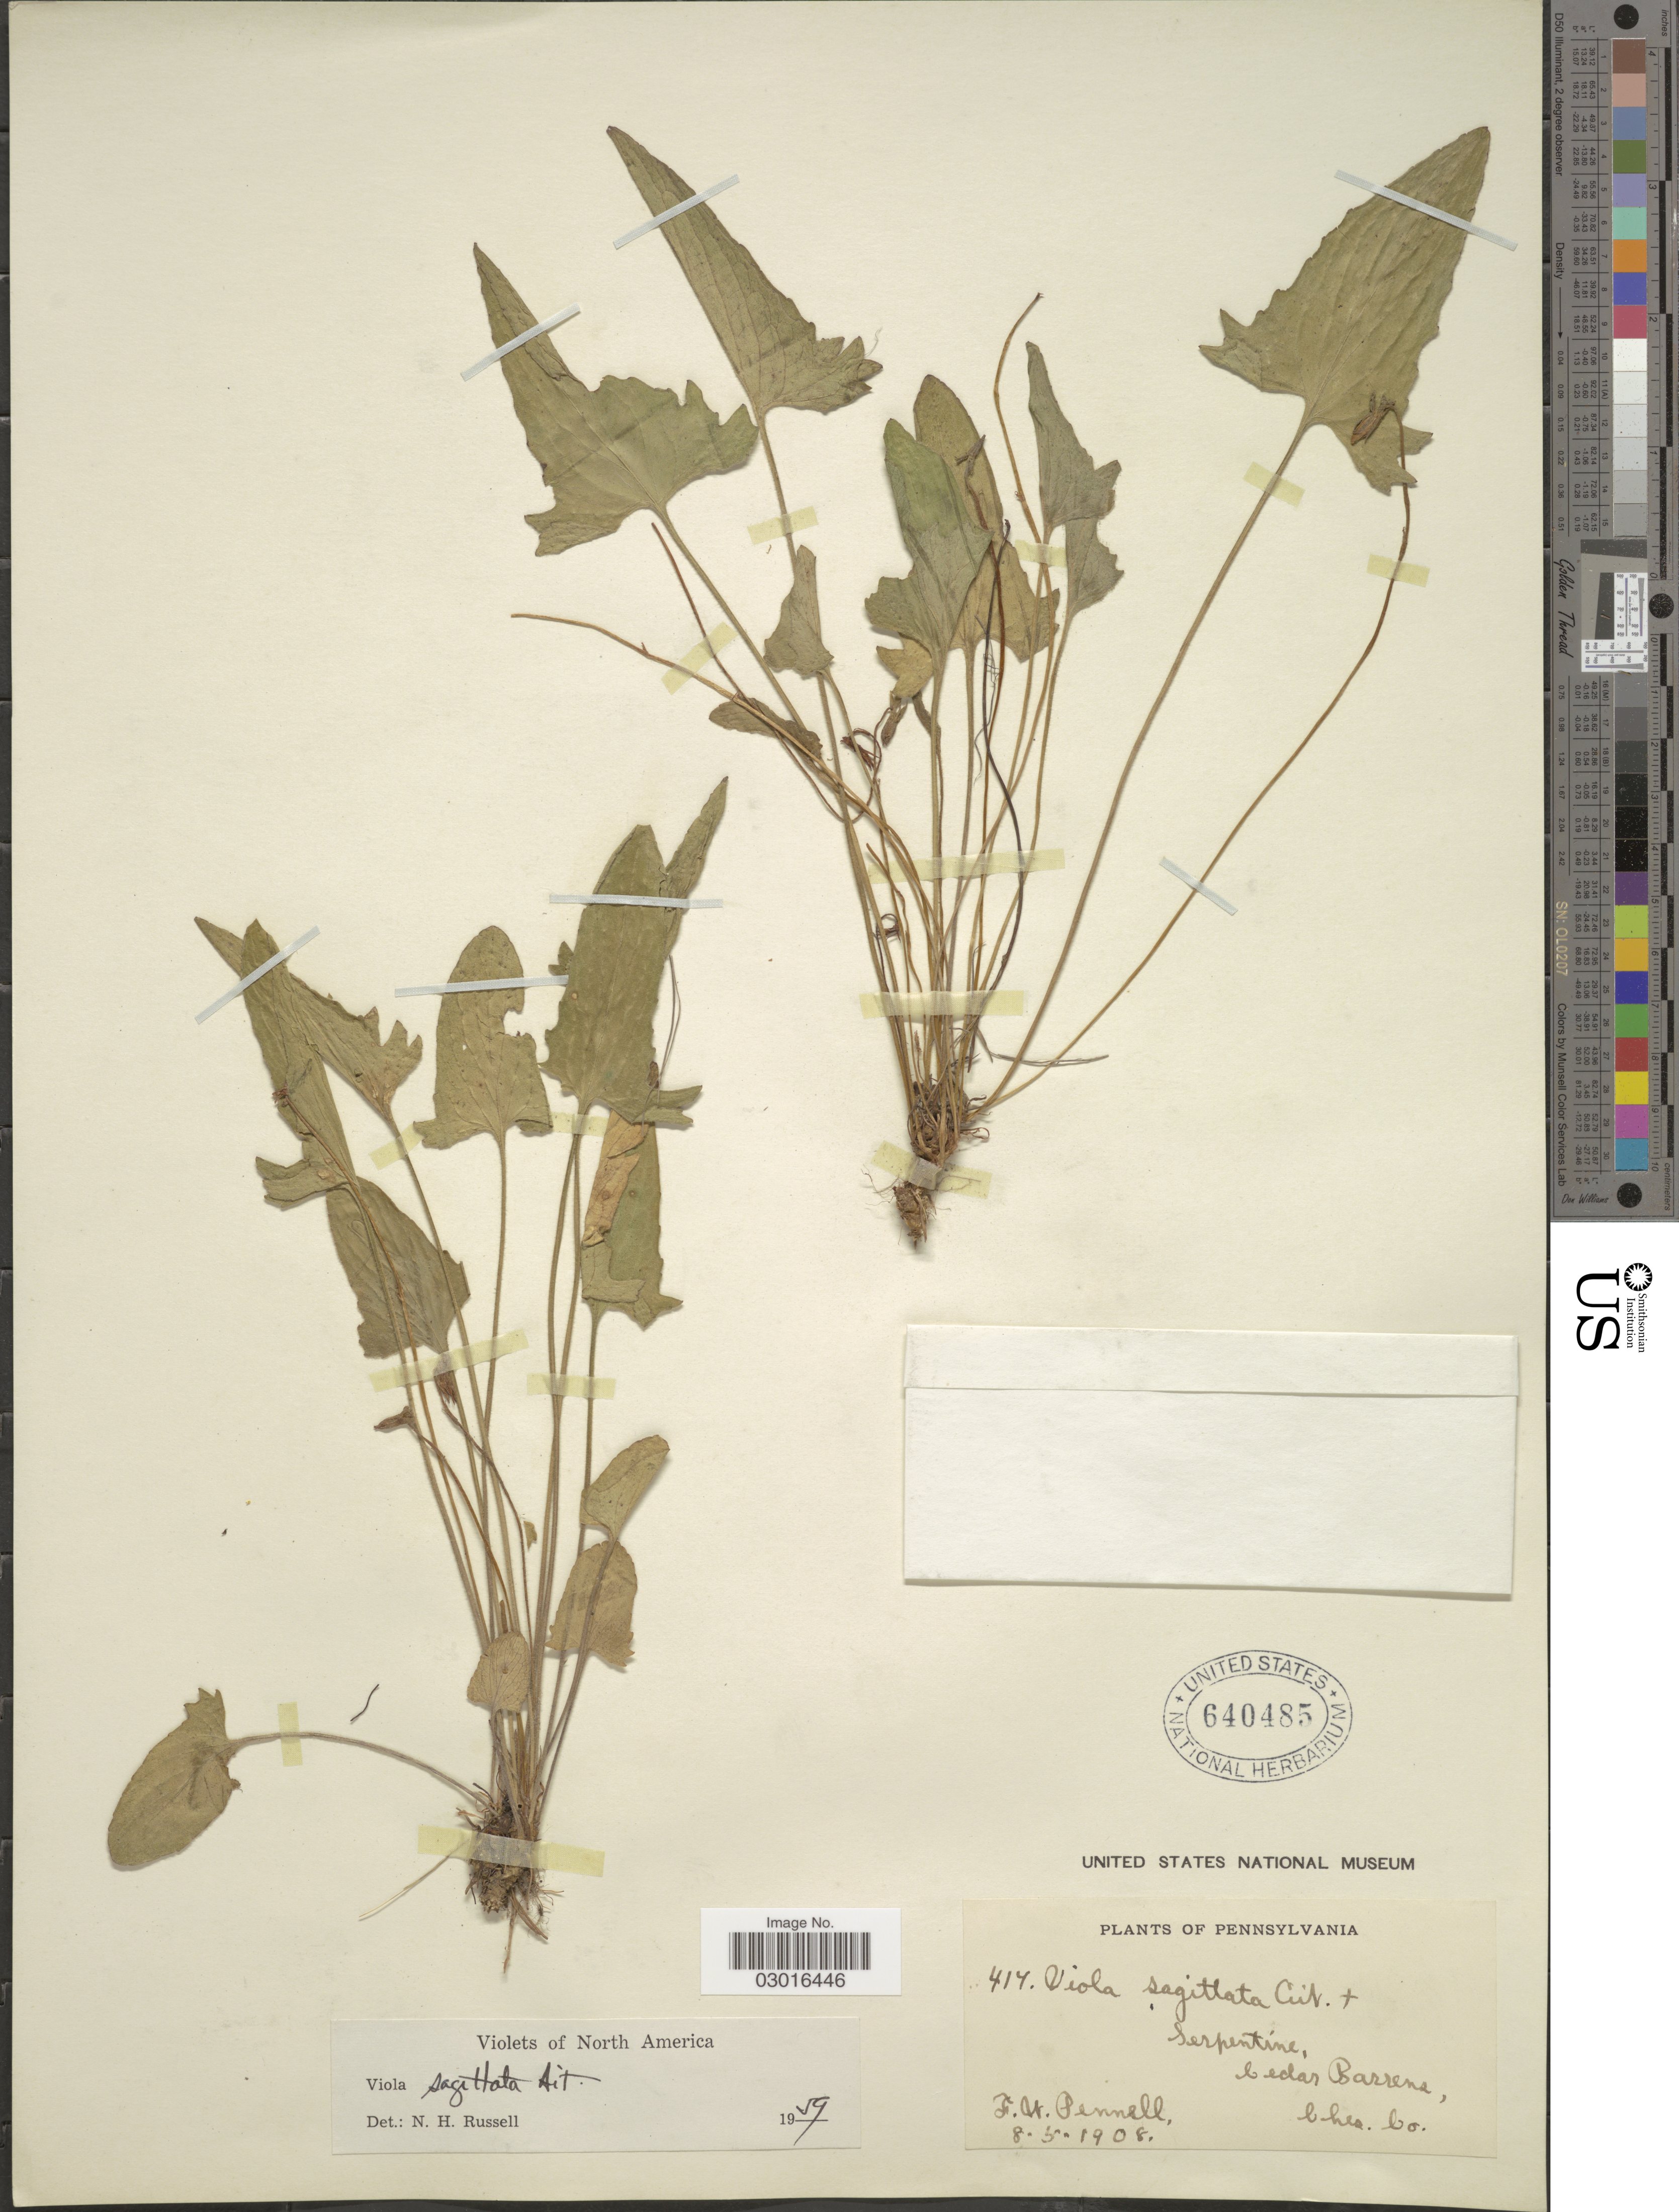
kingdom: Plantae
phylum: Tracheophyta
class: Magnoliopsida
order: Malpighiales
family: Violaceae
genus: Viola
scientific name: Viola sagittata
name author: Aiton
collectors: F. W. Pennell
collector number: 414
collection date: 1908-08-05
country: United States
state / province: Pennsylvania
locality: Serpentine, Cedar Barrens. Ches. Co.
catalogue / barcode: US 640485